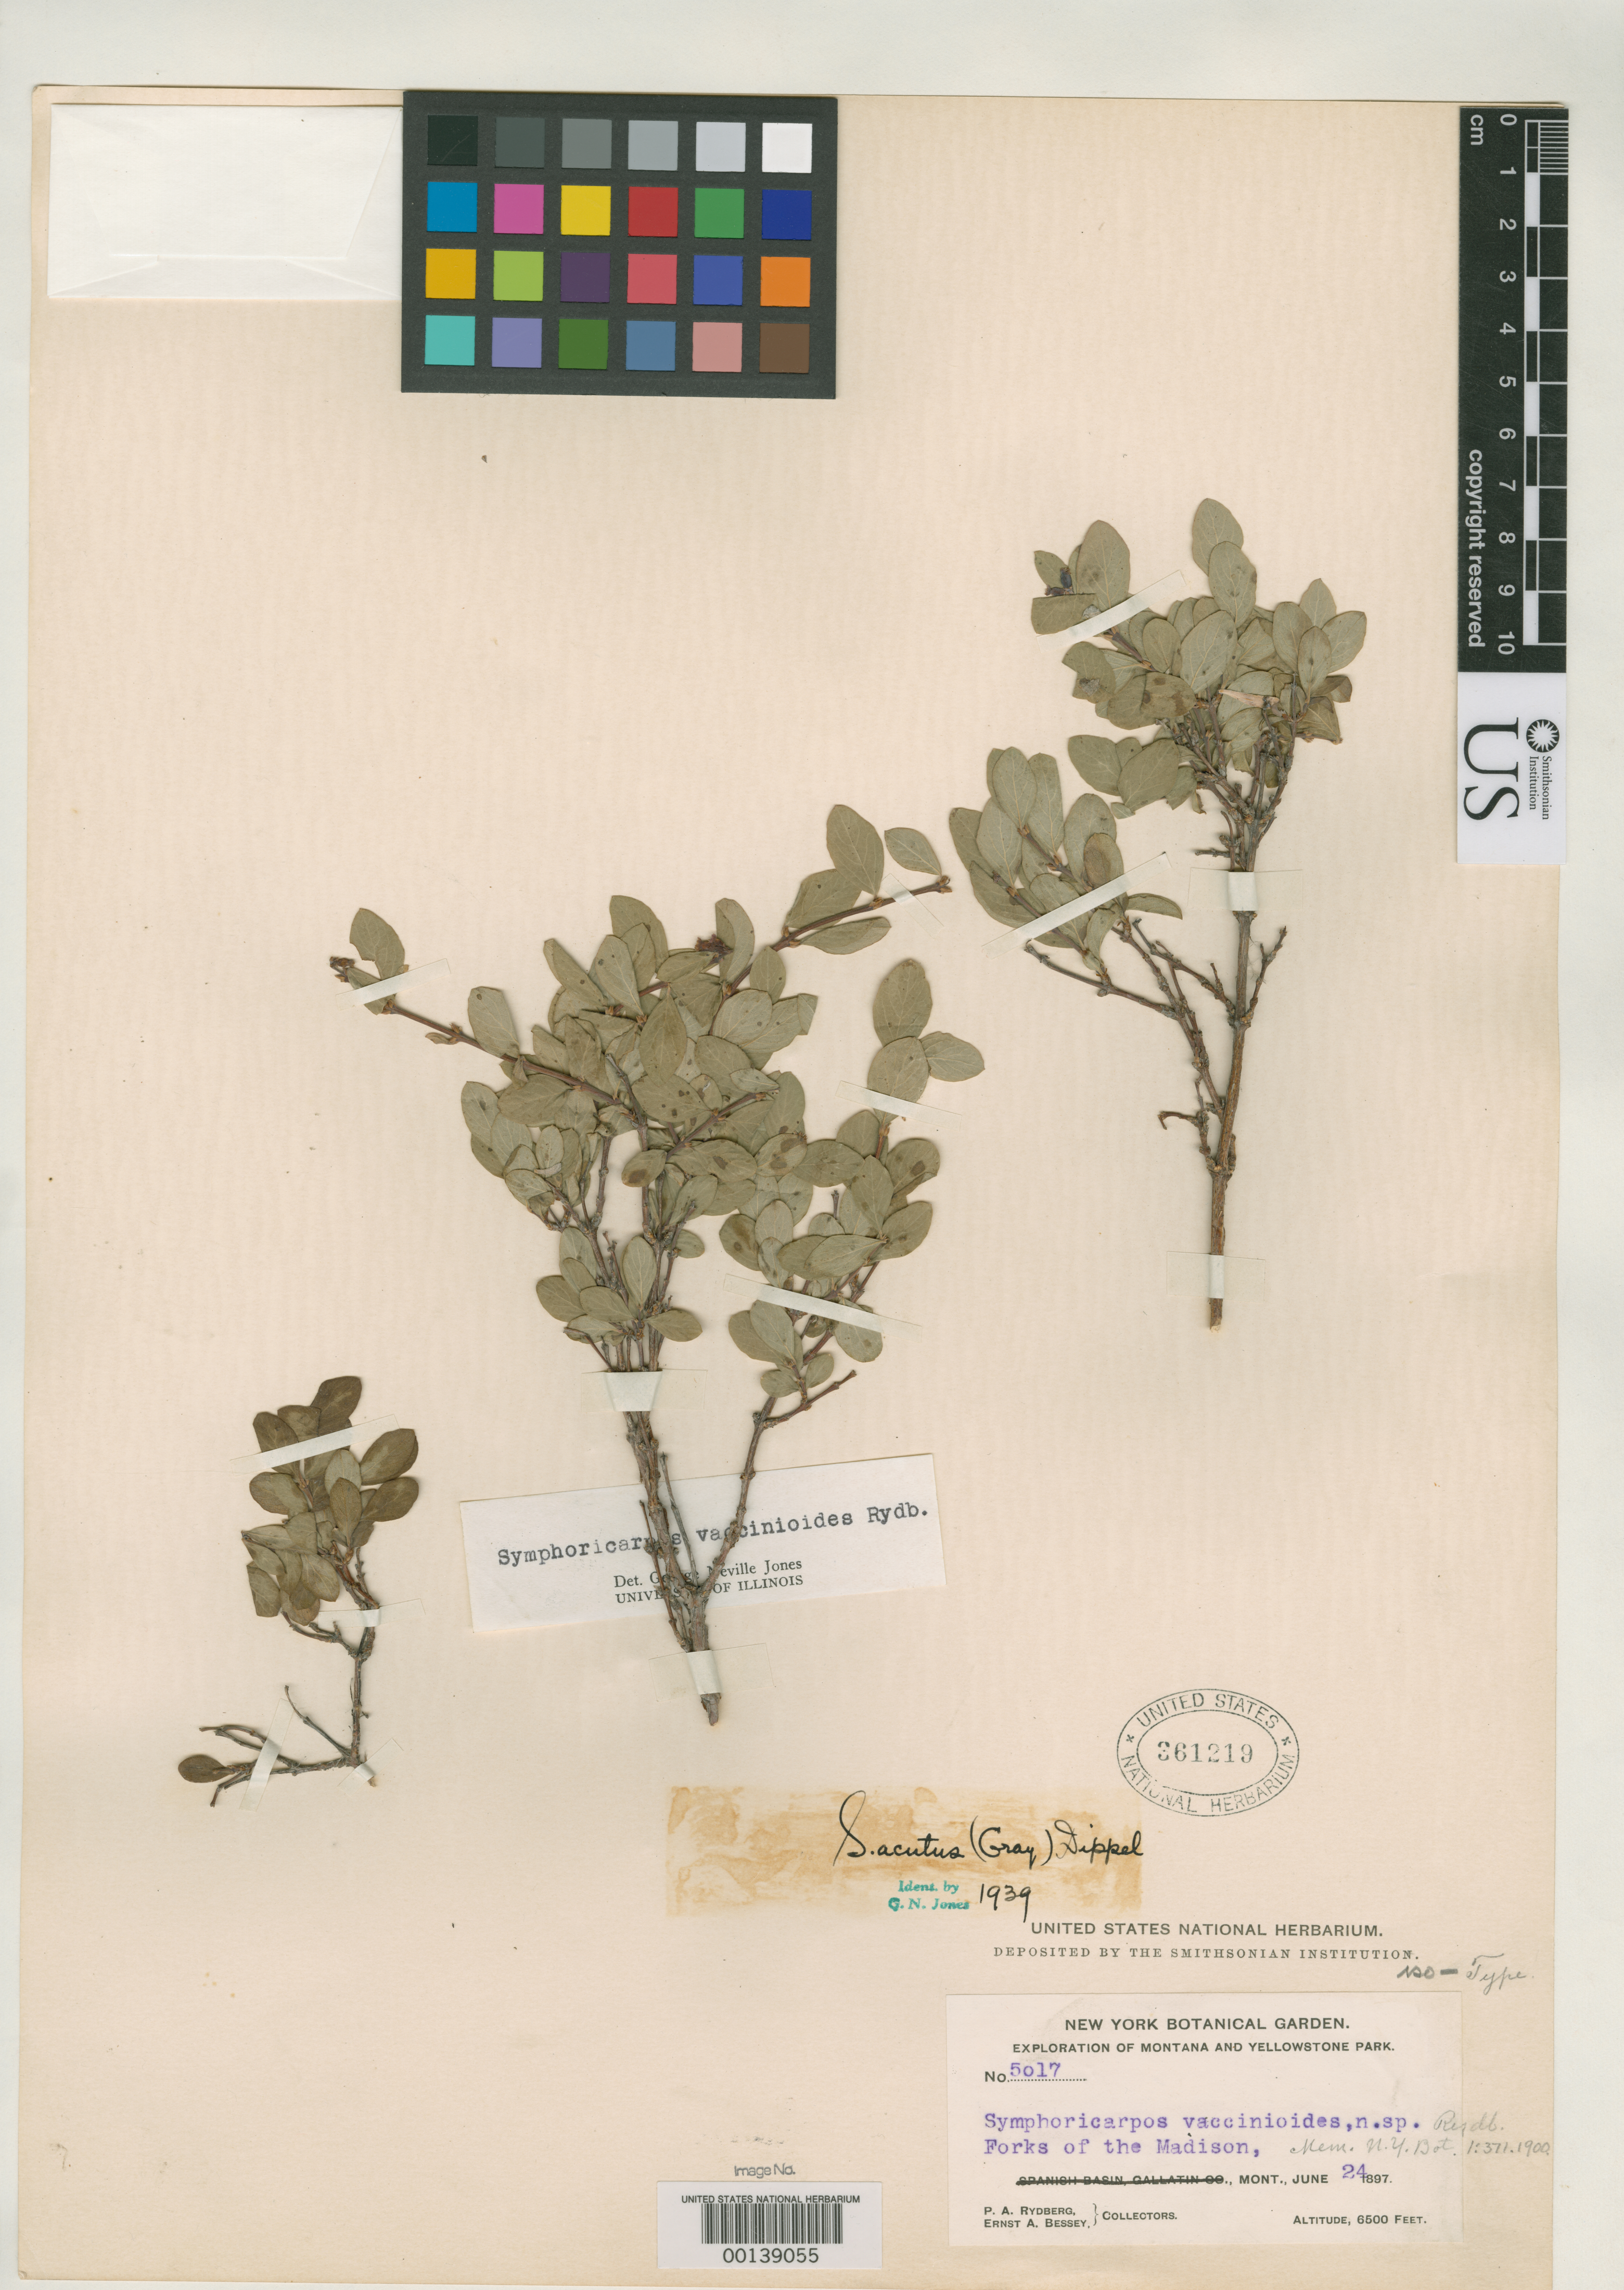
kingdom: Plantae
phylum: Tracheophyta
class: Magnoliopsida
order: Dipsacales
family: Caprifoliaceae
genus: Symphoricarpos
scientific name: Symphoricarpos vaccinioides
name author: Rydb.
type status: Isotype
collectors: P. A. Rydberg & E. Bessey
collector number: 5017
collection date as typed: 24 Jun 1897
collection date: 1897-06-24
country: United States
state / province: Montana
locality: Forks of Madison River.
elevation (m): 1981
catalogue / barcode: US 361219